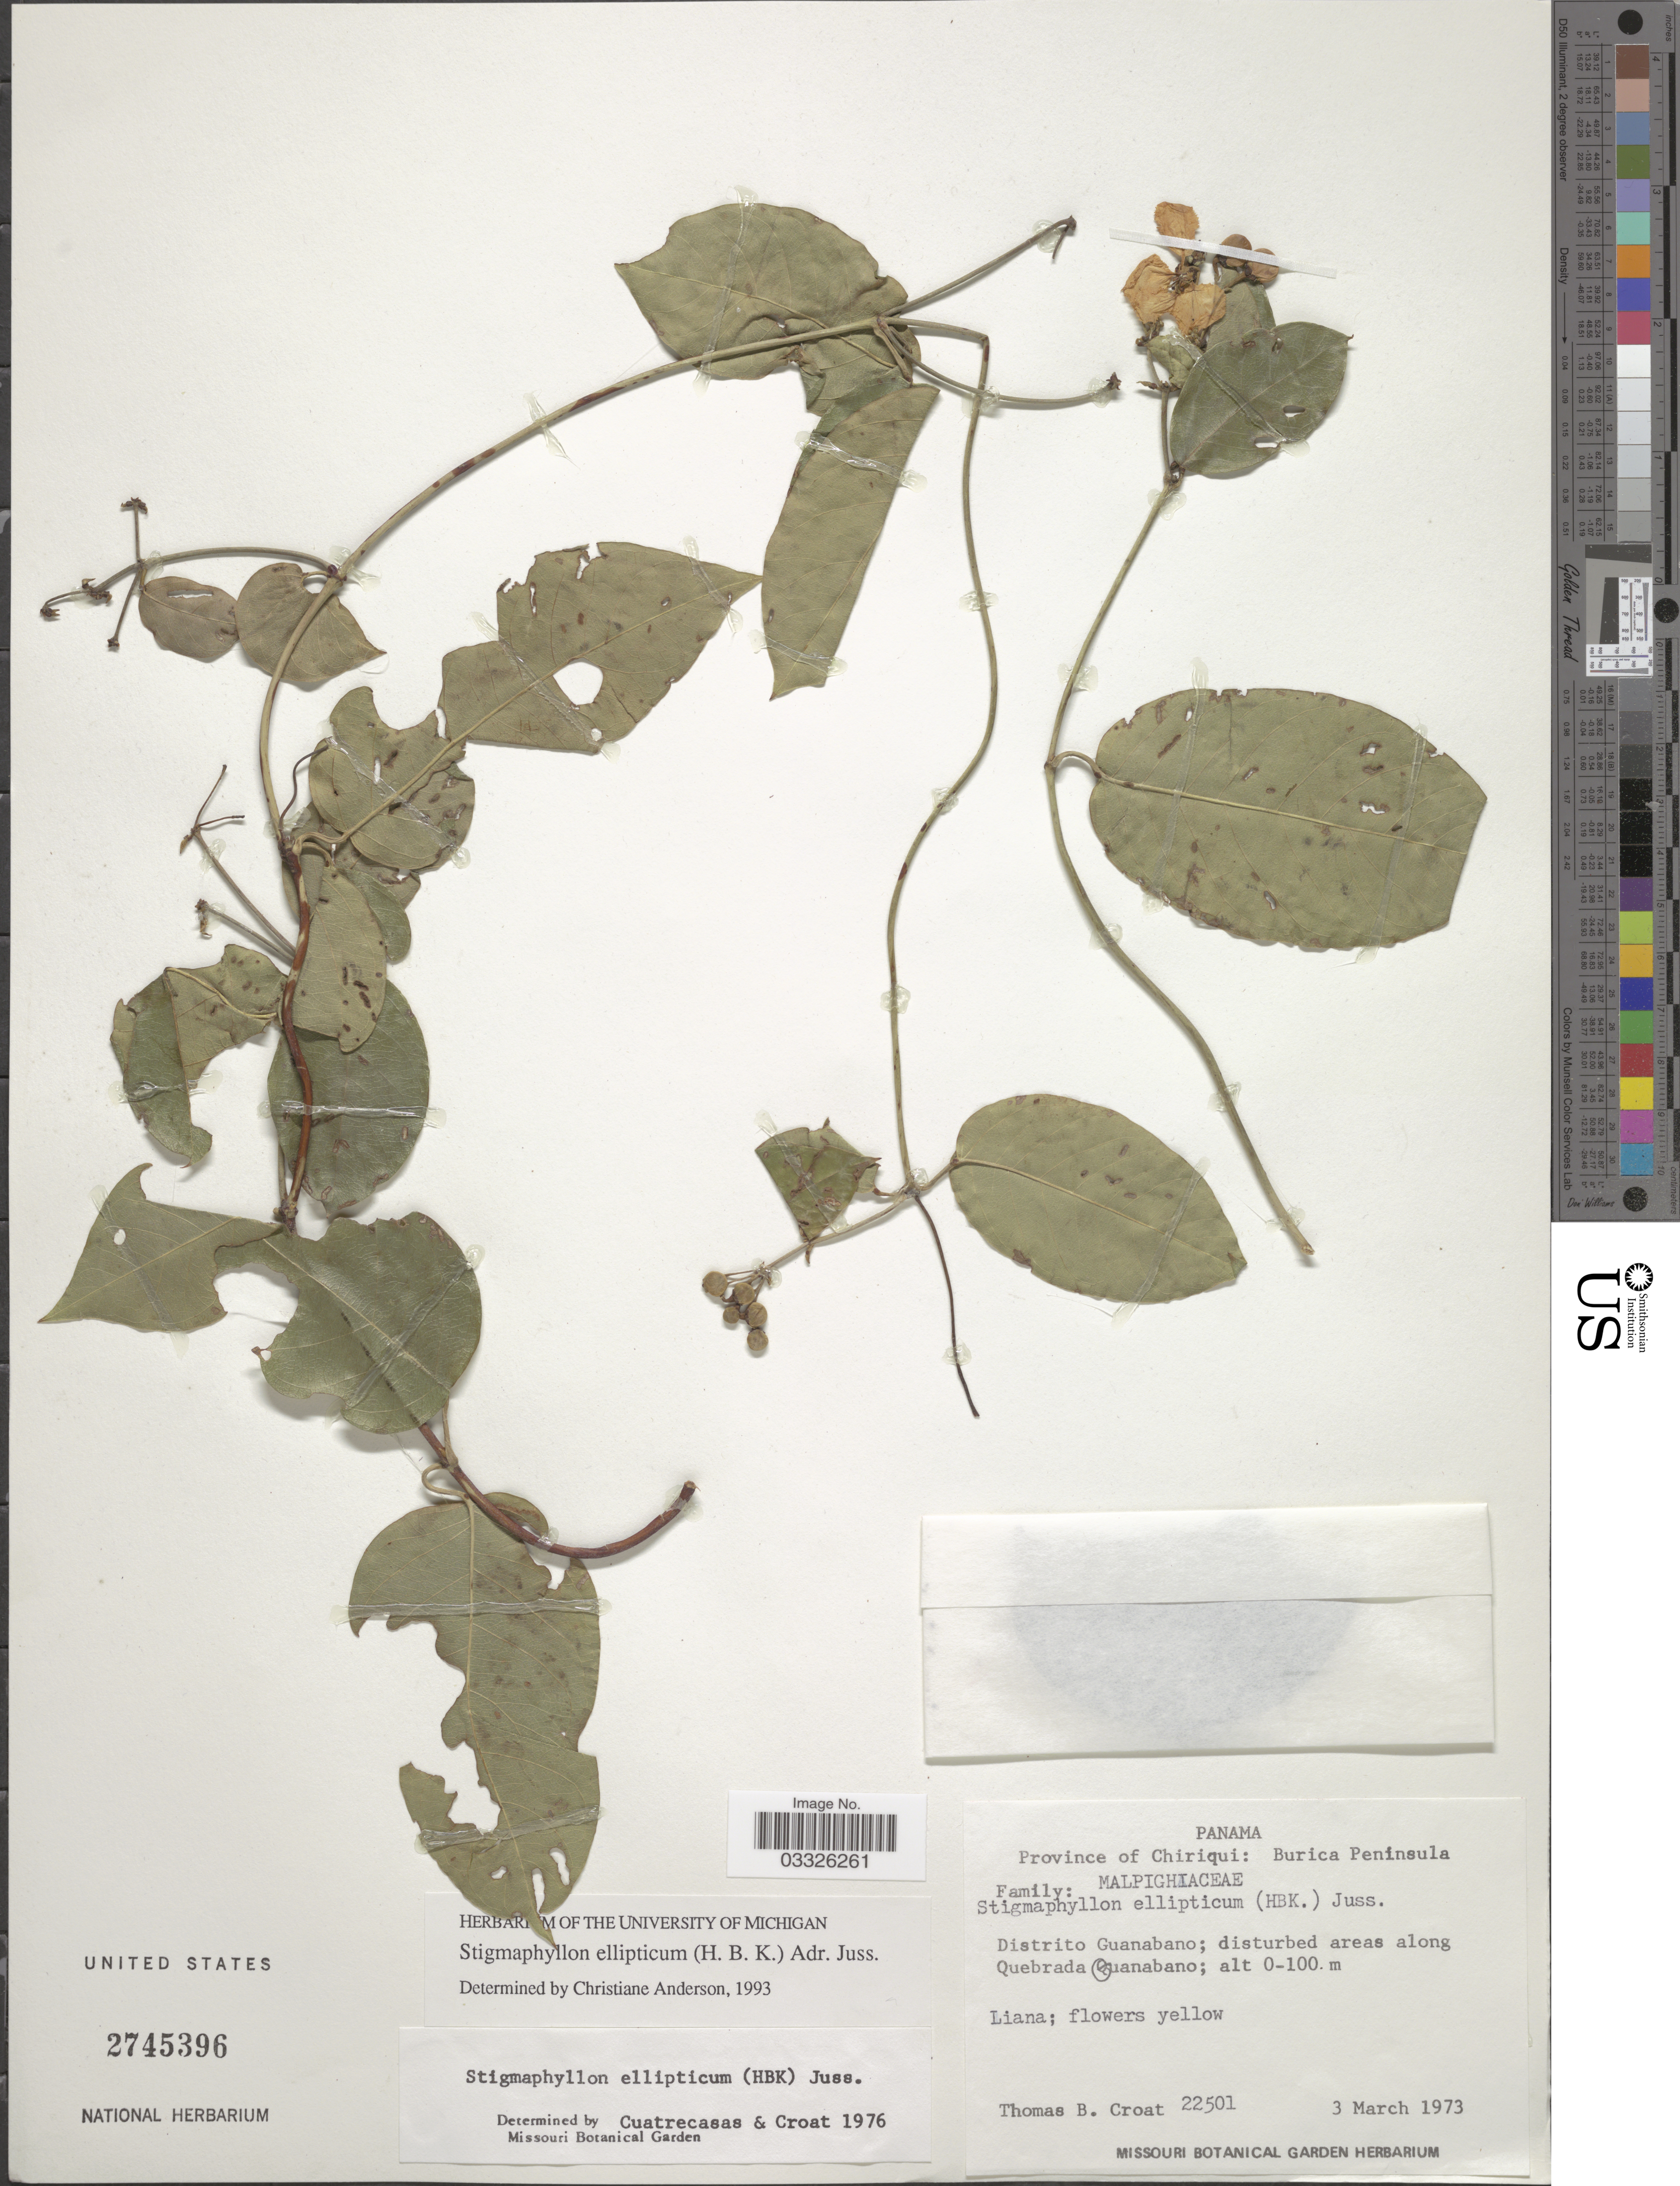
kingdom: Plantae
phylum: Tracheophyta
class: Magnoliopsida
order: Malpighiales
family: Malpighiaceae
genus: Stigmaphyllon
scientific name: Stigmaphyllon ellipticum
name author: (Kunth) A. Juss.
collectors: T. B. Croat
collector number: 22501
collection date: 1973-03-03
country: Panama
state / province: Chiriqui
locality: Burica Peninsula. Distrito Guanabano; disturbed areas along Quebrada Guanabano.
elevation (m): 0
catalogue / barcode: US 2745396